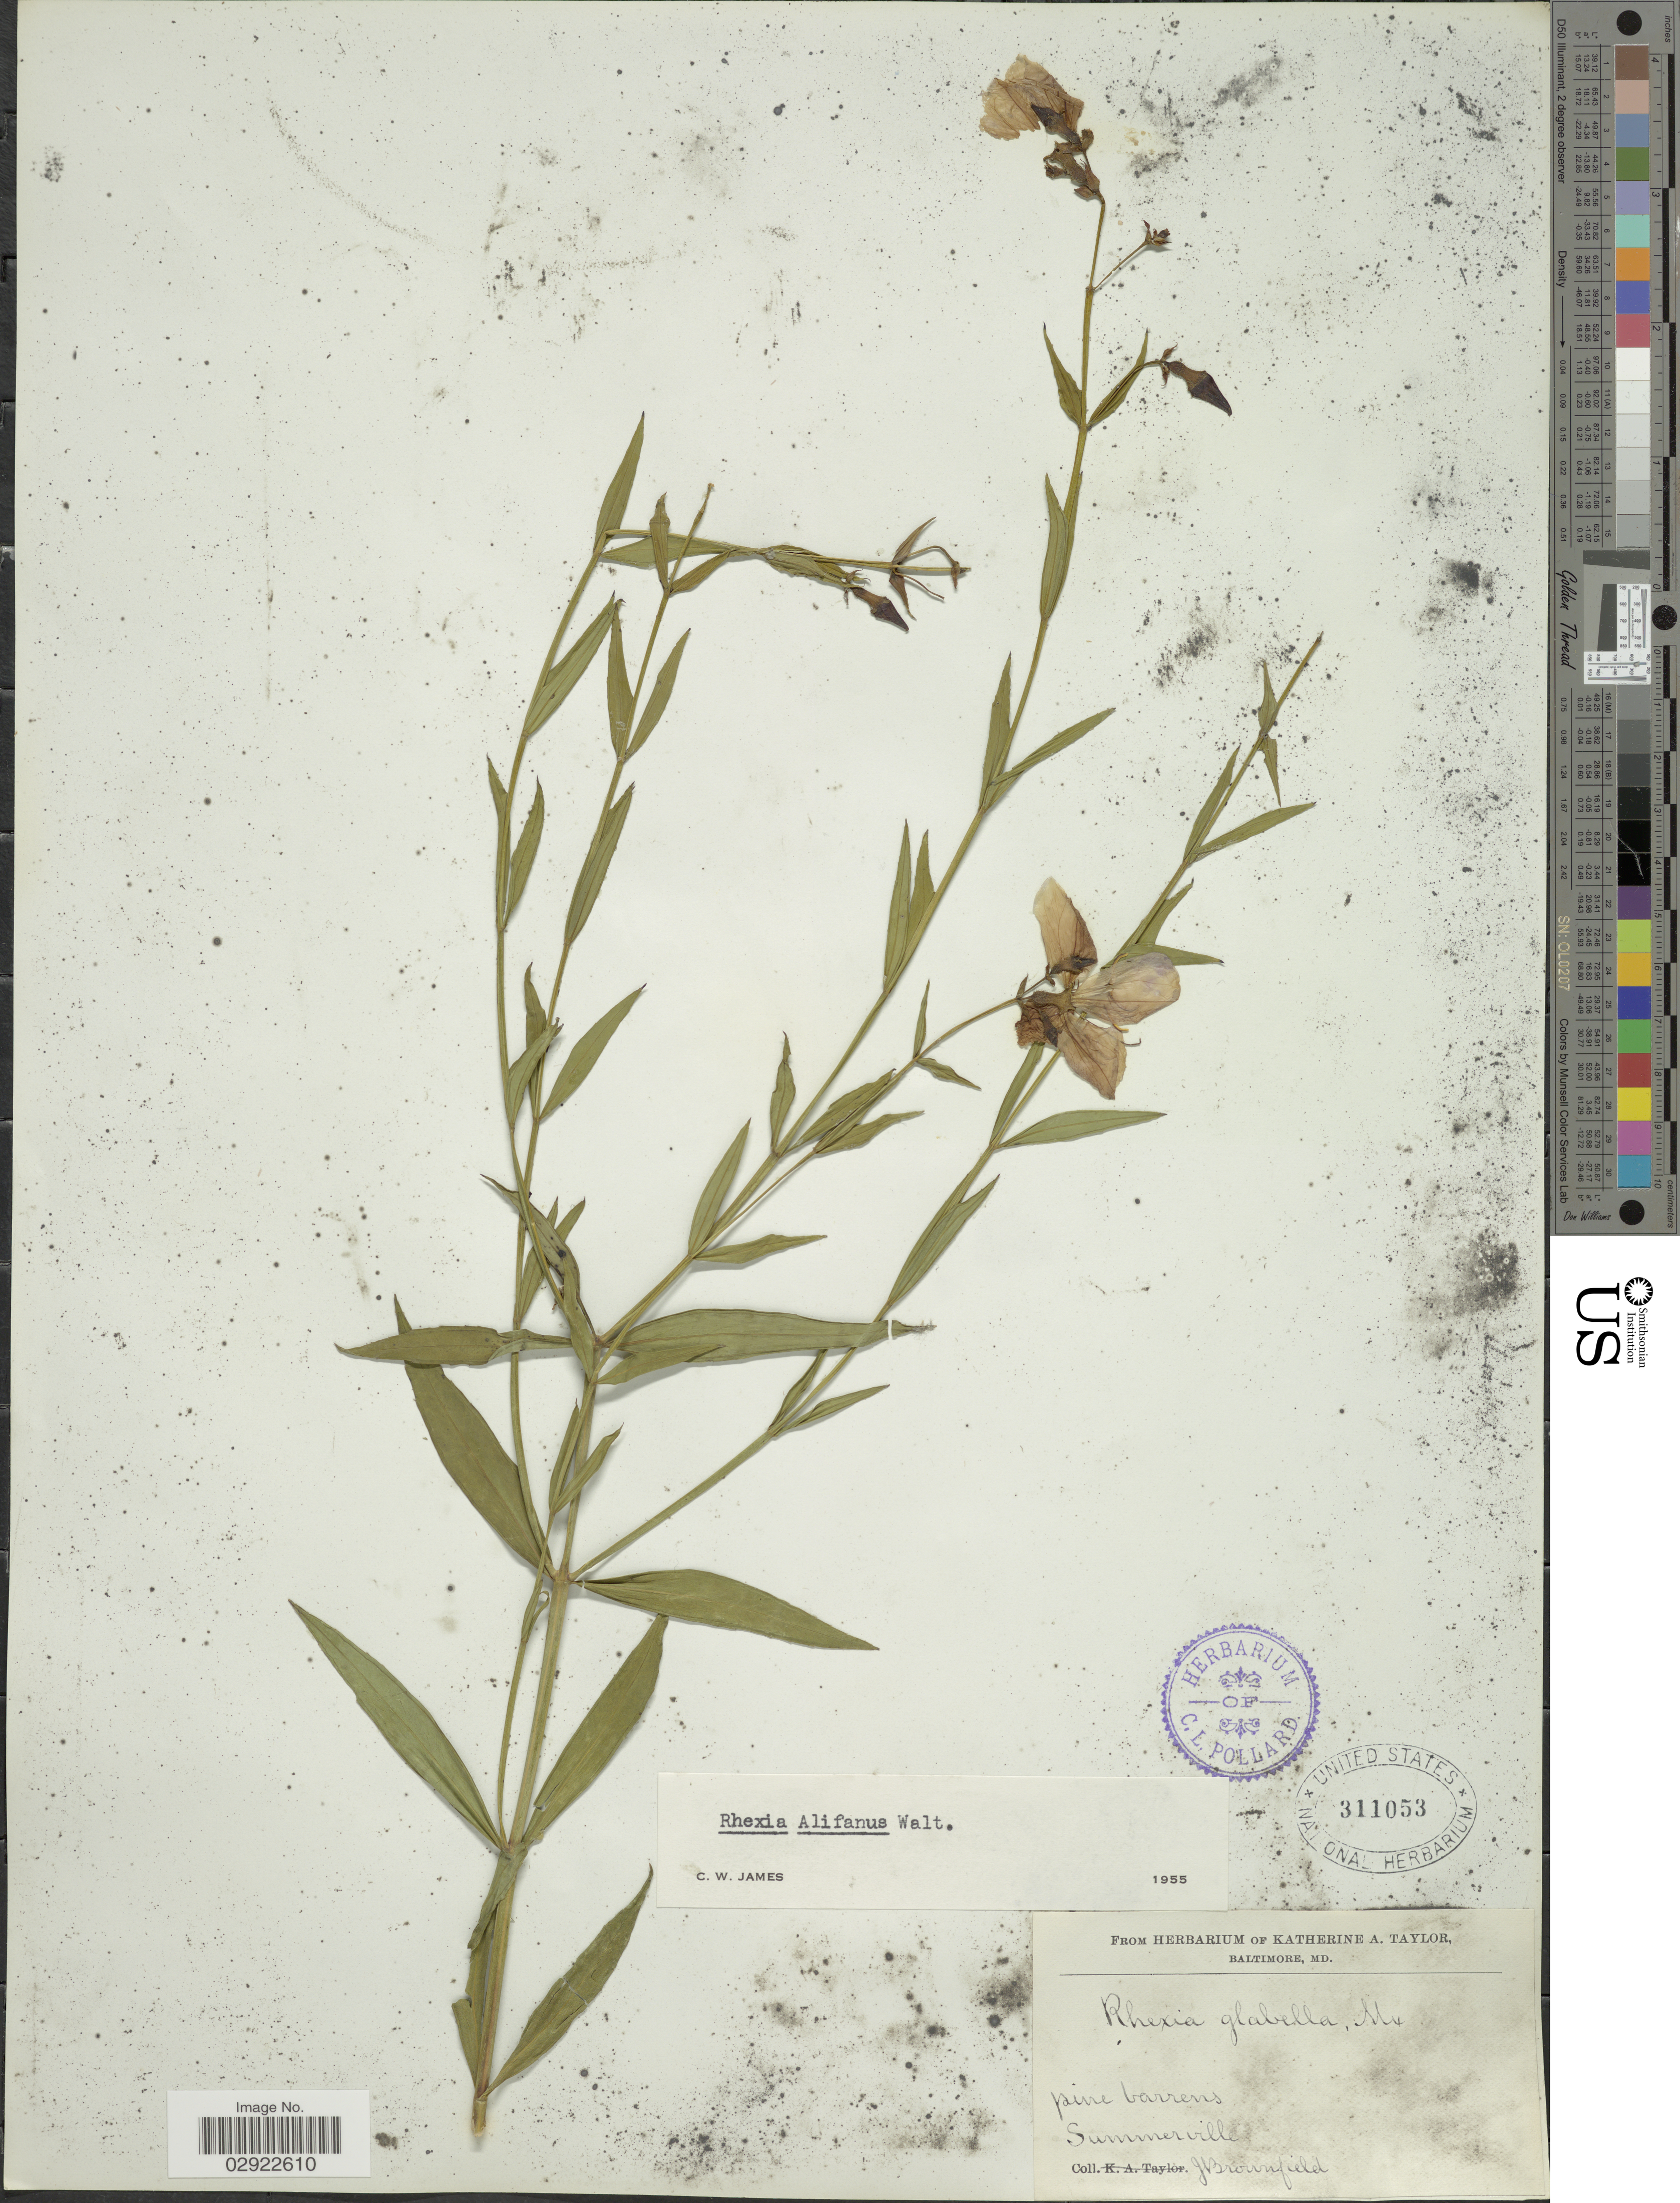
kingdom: Plantae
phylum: Tracheophyta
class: Magnoliopsida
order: Myrtales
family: Melastomataceae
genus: Rhexia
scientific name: Rhexia alifanus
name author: Walter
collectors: J. Brownfield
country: United States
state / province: Maryland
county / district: Calvert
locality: Summerville.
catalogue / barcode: US 311053